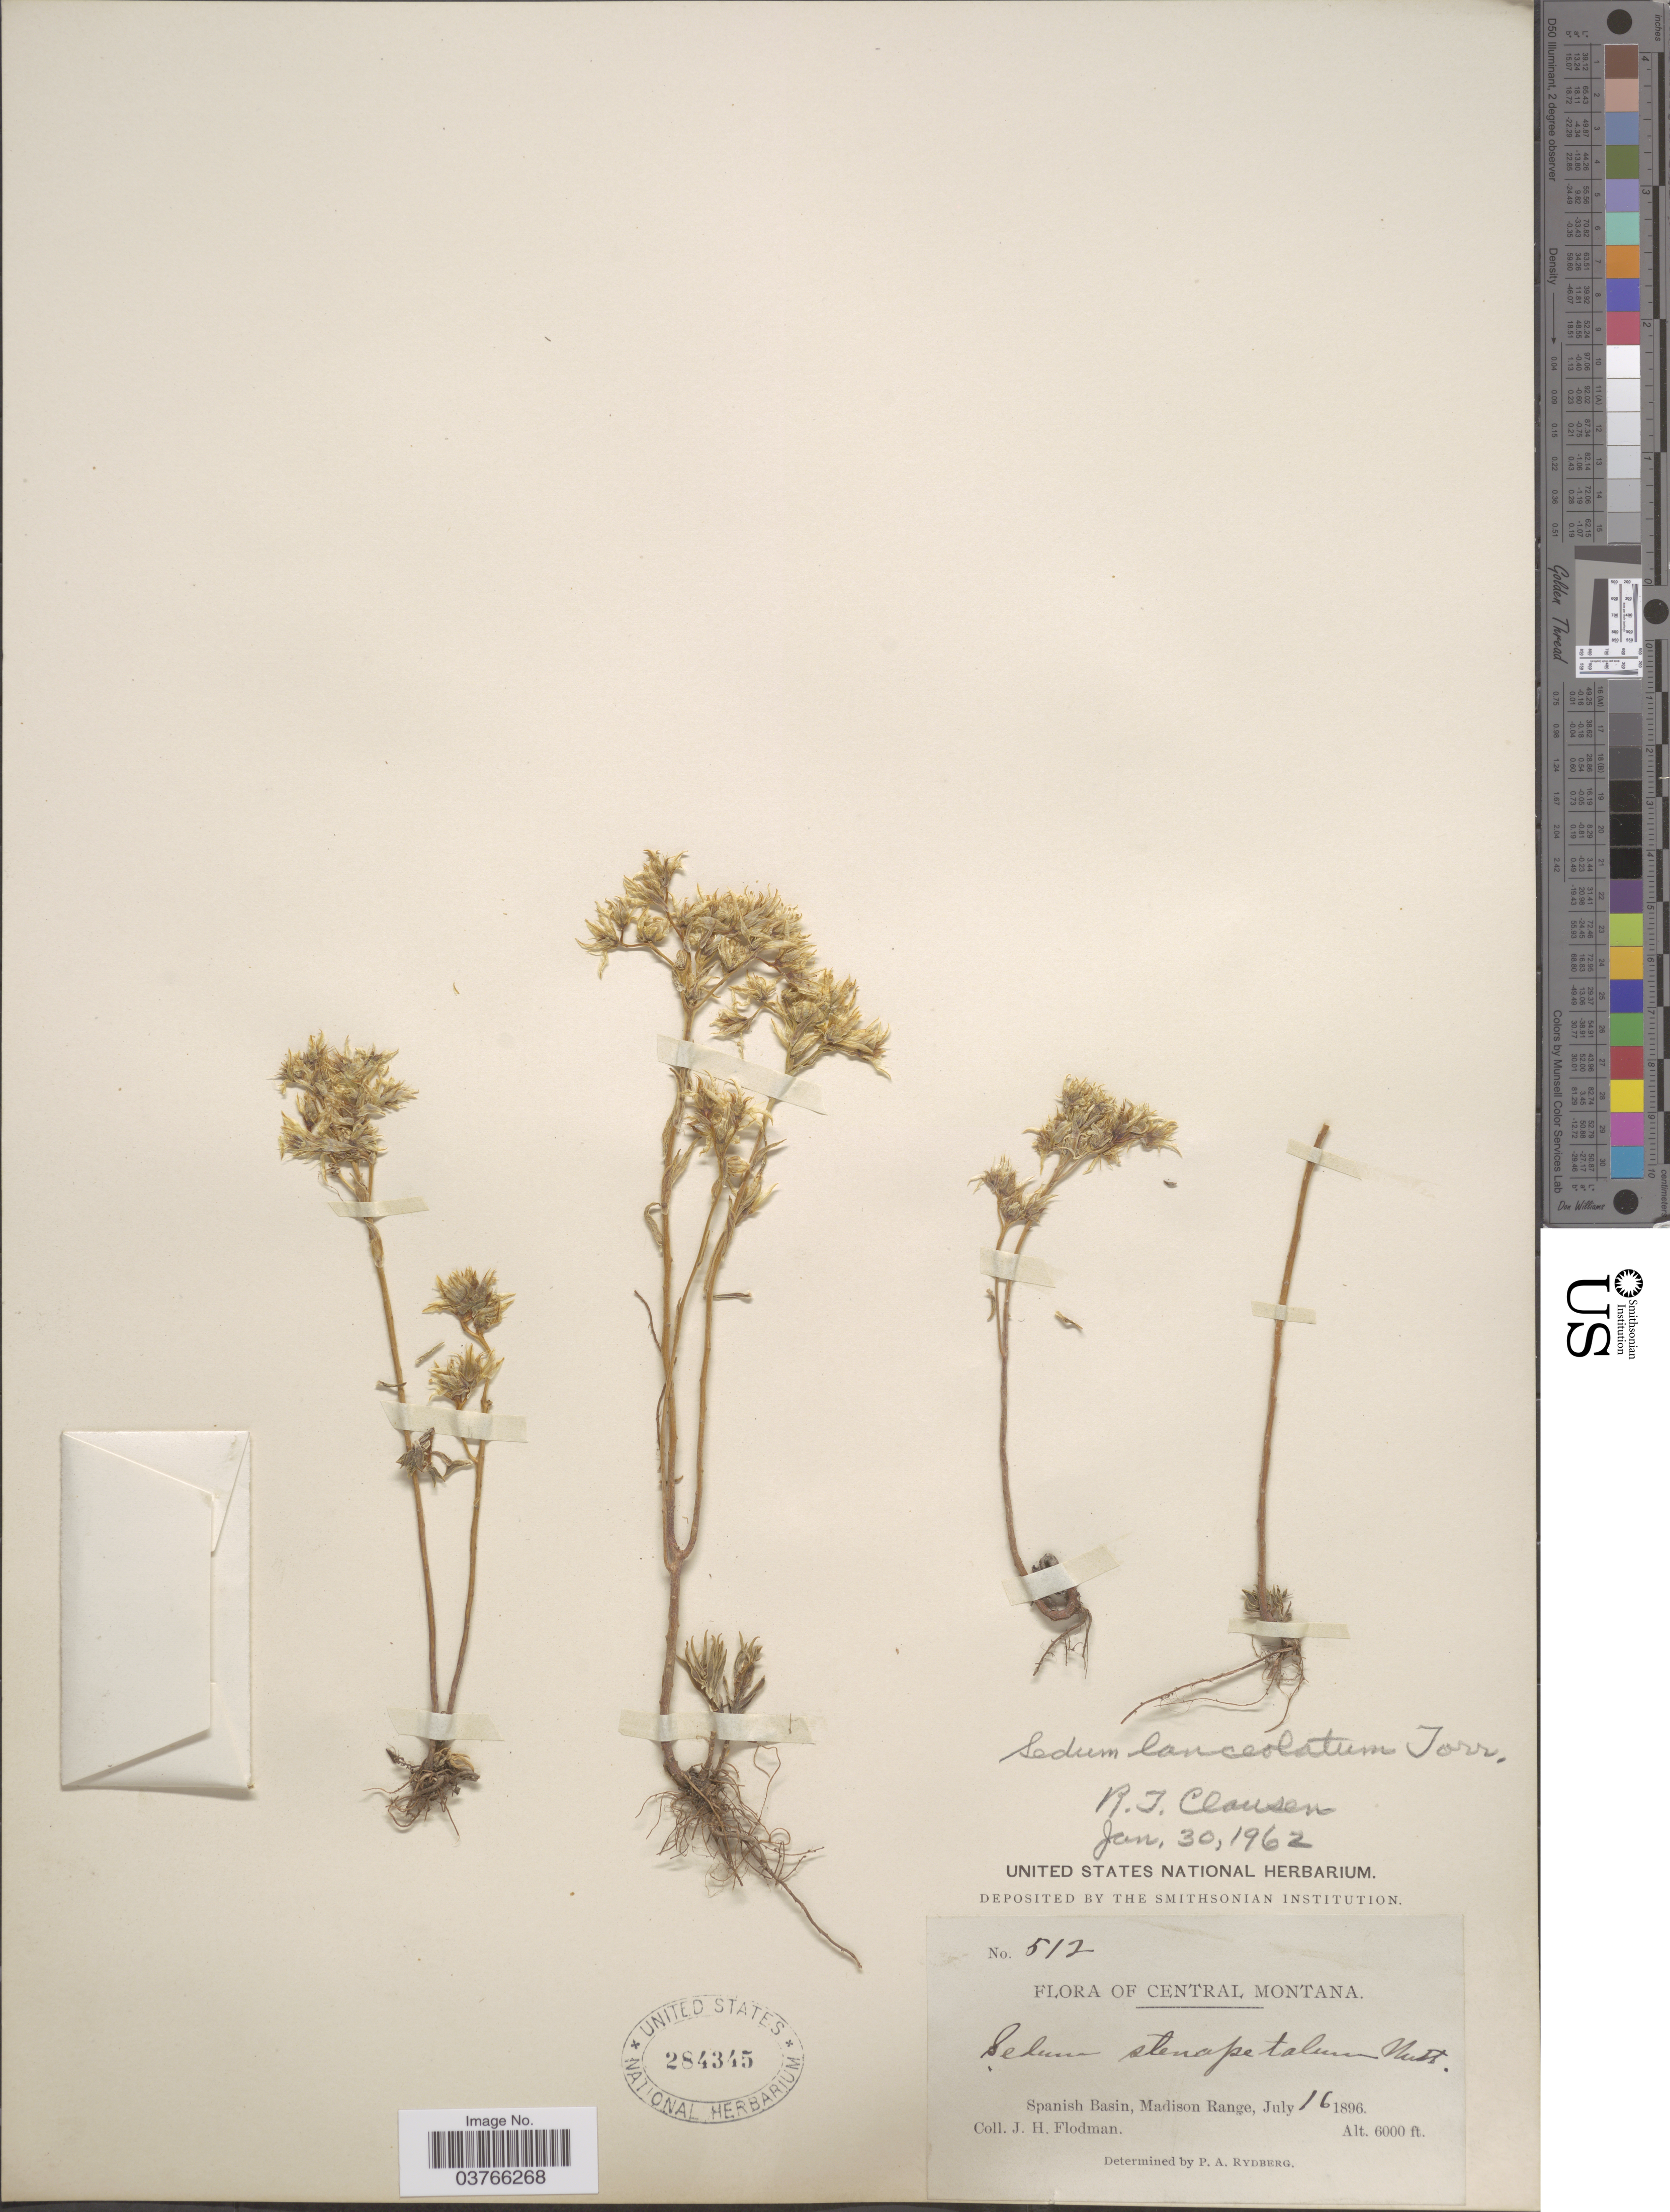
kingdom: Plantae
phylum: Tracheophyta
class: Magnoliopsida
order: Saxifragales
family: Crassulaceae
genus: Sedum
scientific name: Sedum lanceolatum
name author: Torr.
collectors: J. Flodman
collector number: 512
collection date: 1896-07-16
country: United States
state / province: Montana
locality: Central Montana. Spanish Basin, Madison Range.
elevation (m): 1829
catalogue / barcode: US 284345